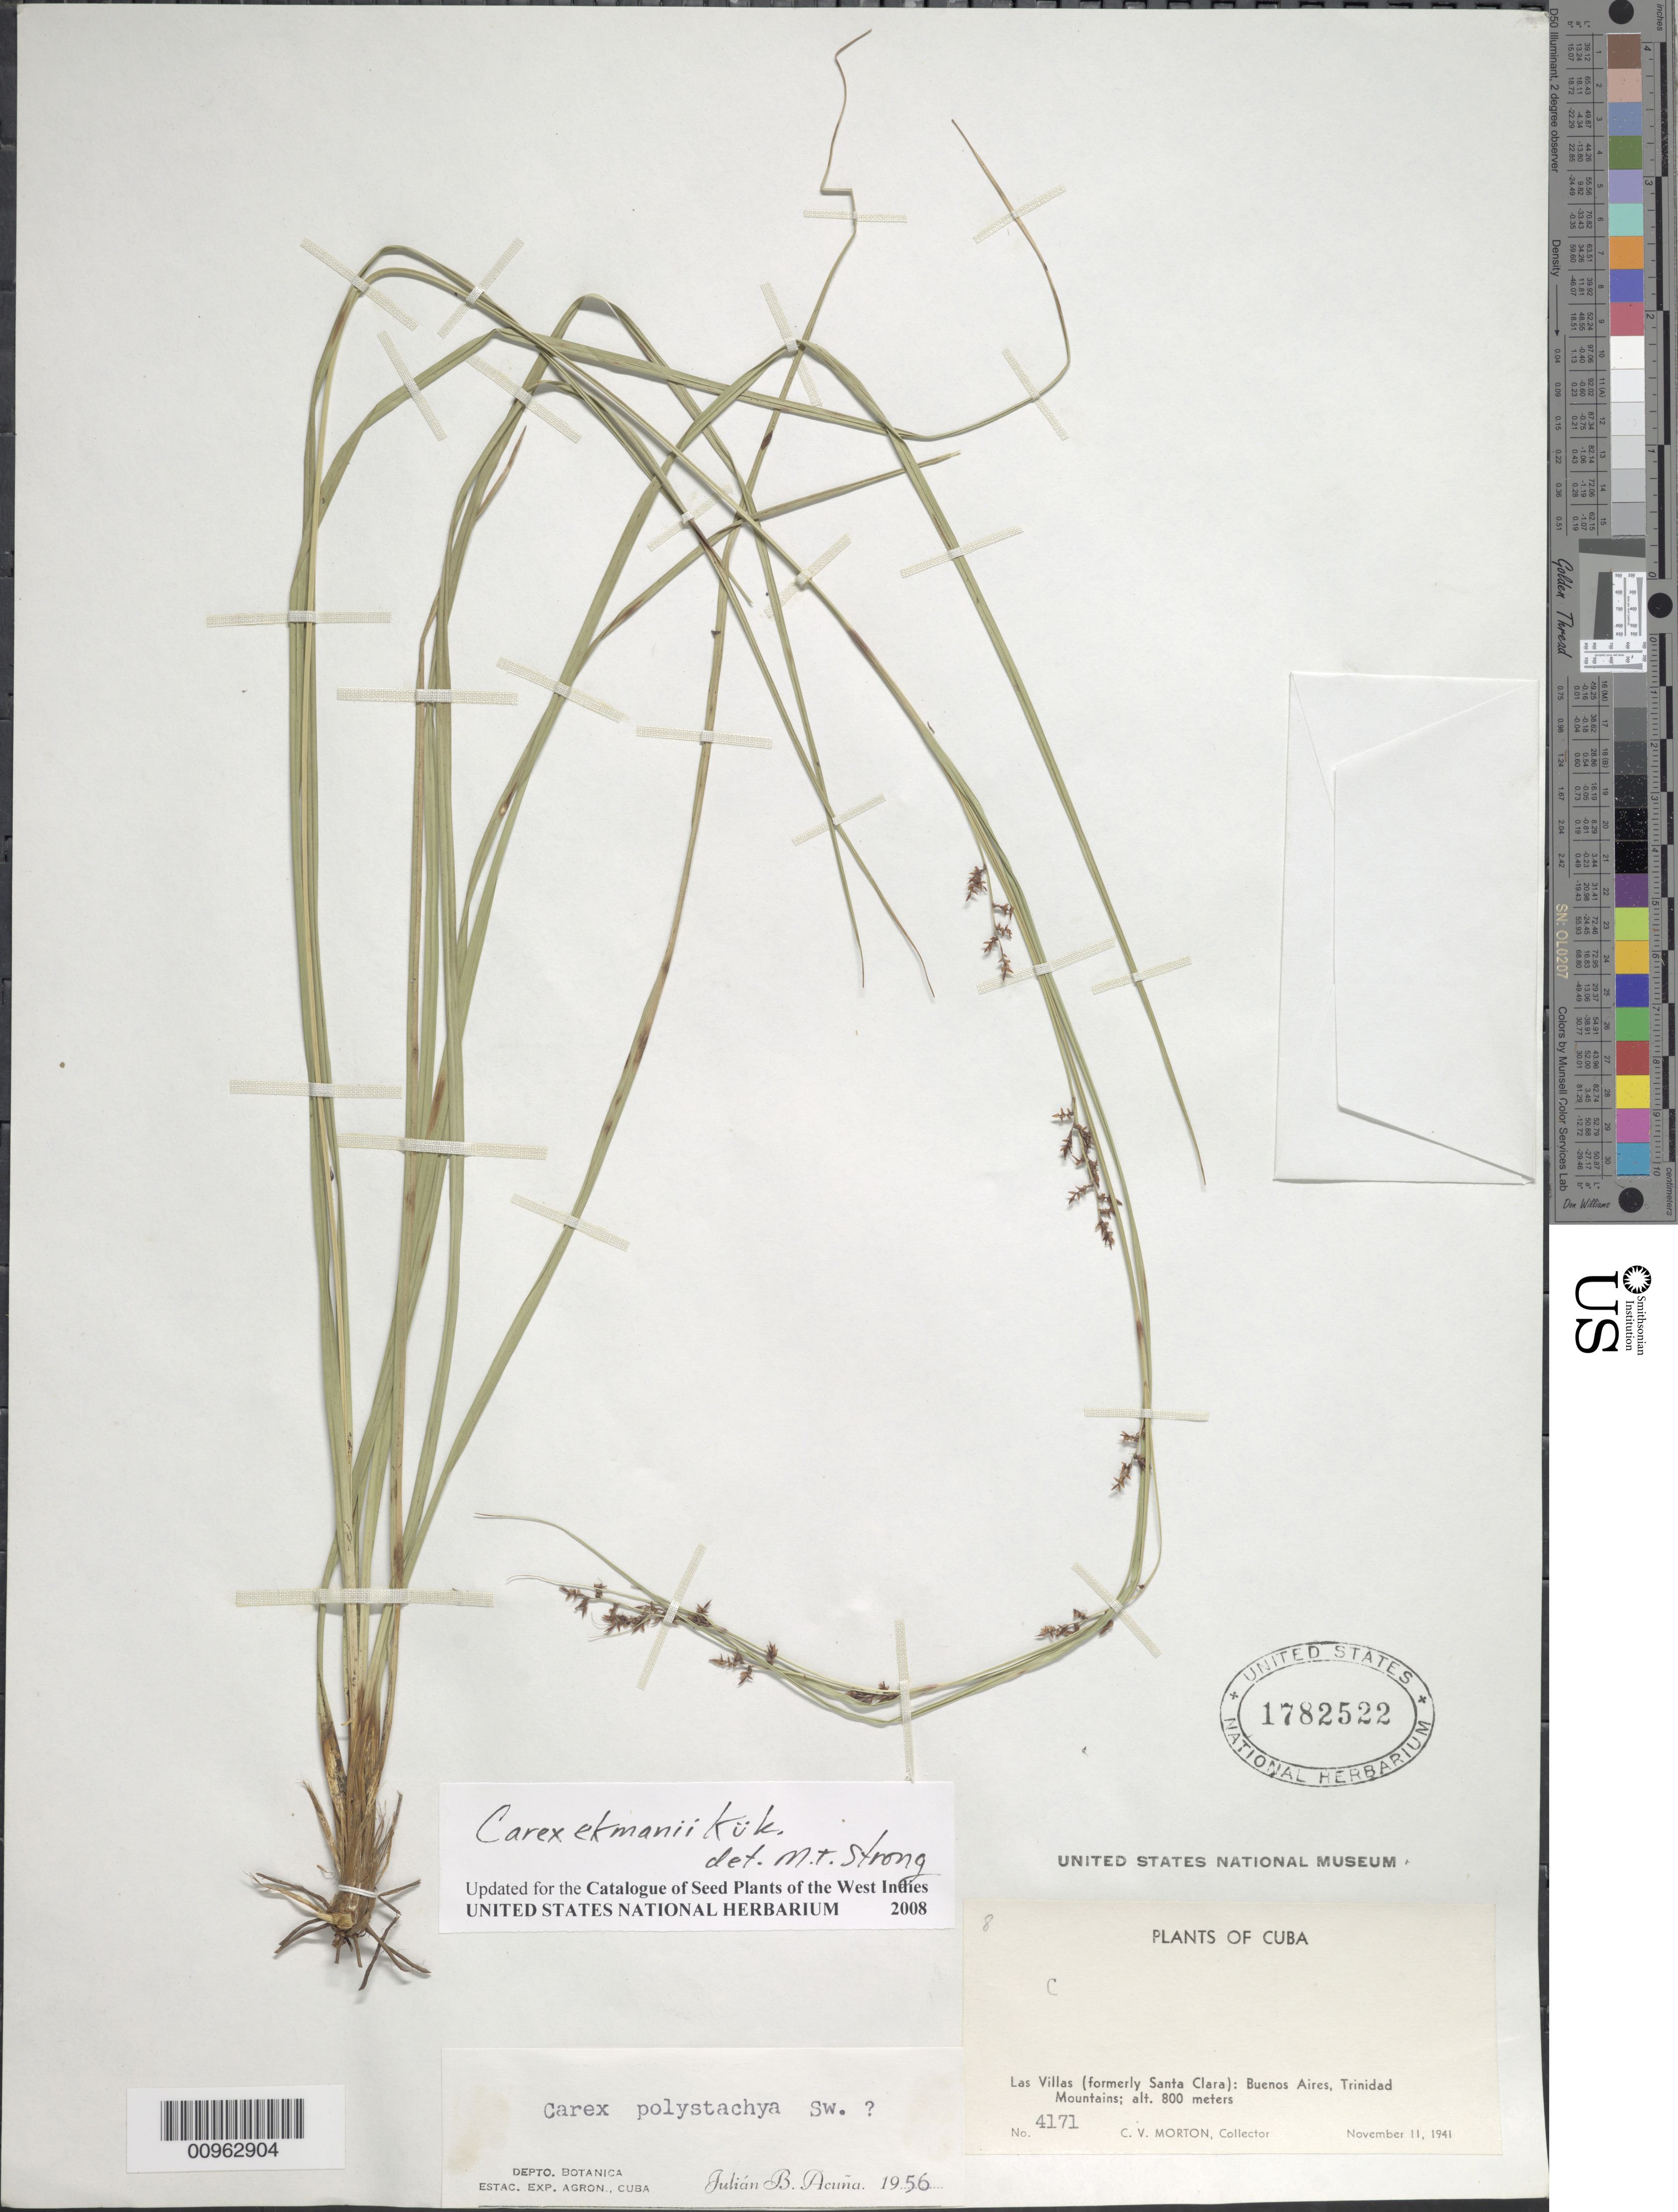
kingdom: Plantae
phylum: Tracheophyta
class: Liliopsida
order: Poales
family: Cyperaceae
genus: Carex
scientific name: Carex ekmanii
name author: Kük.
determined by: Strong, M. T., (US), Smithsonian Institution - National Museum of Natural History (UNITED STATES)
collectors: C. V. Morton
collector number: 4171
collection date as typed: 11 Nov 1941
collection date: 1941-11-11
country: Cuba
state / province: Las Villas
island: Cuba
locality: Bueons Aires, Trinidad Mountains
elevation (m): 800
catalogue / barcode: US 1782522